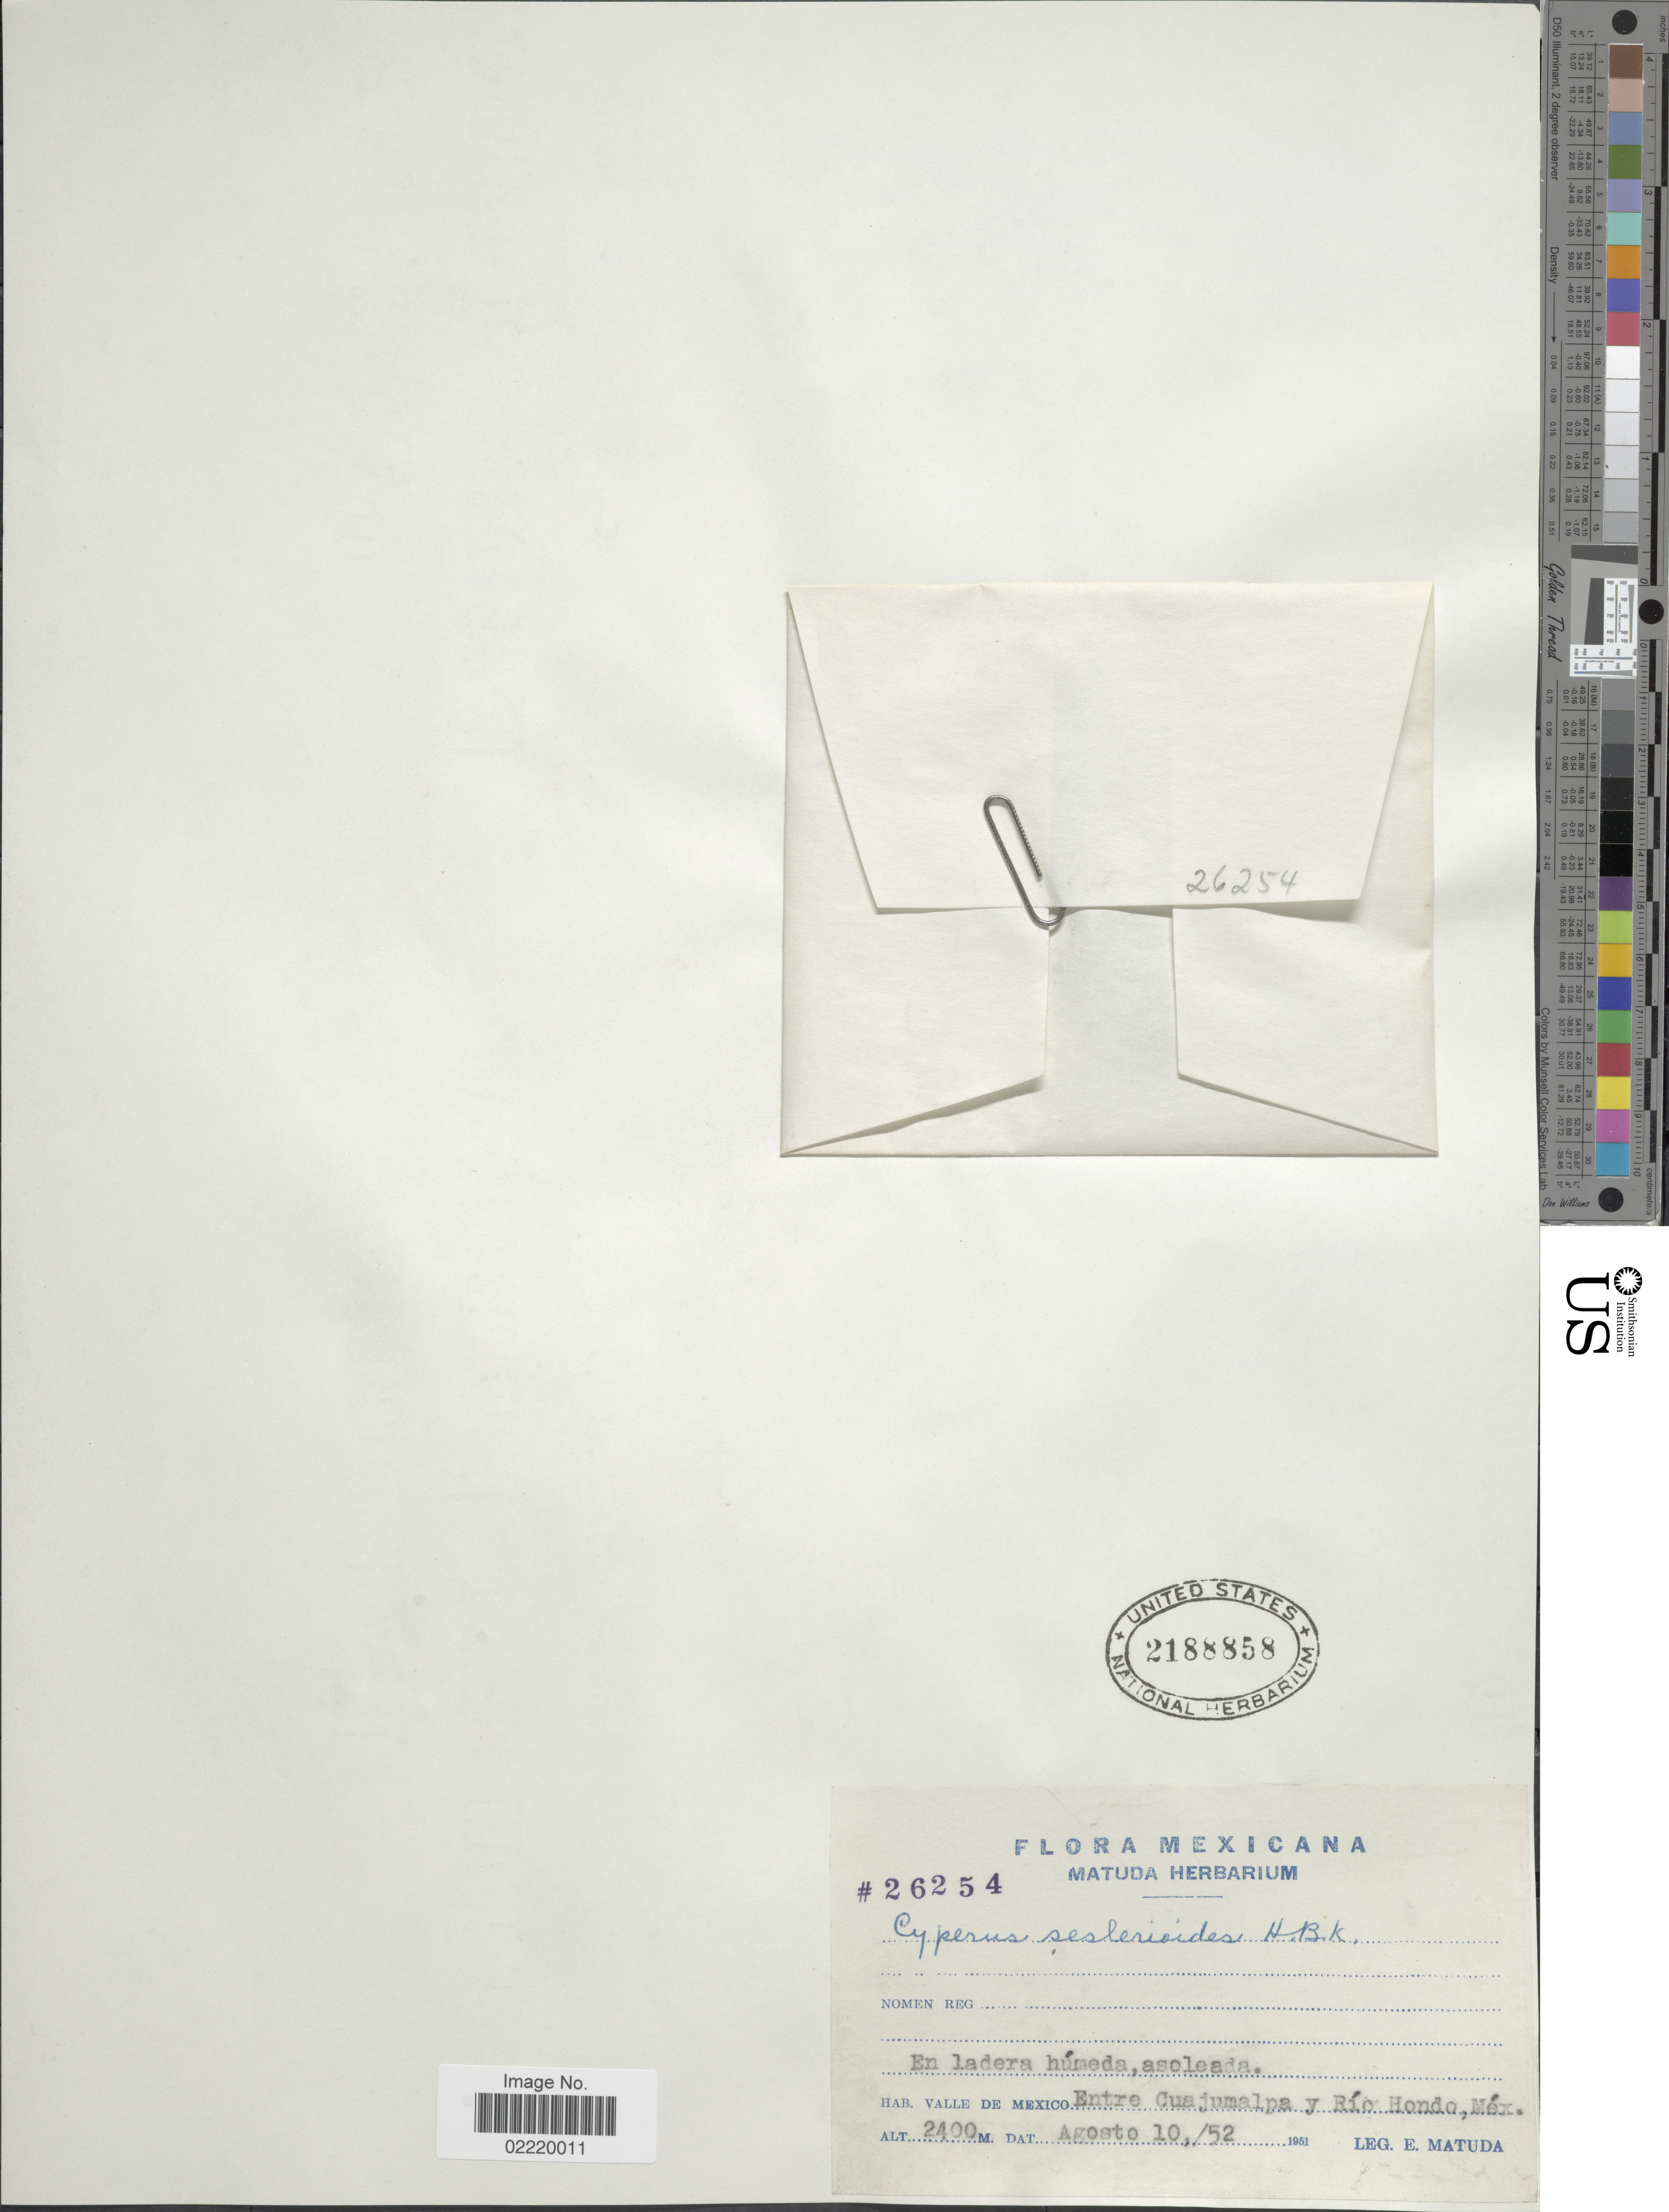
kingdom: Plantae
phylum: Tracheophyta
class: Liliopsida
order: Poales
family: Cyperaceae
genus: Cyperus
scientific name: Cyperus seslerioides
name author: Kunth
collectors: E. Matuda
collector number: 26254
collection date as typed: Transcribed d/m/y: 10/8/52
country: Mexico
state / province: México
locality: En ladera humeda, asoleada, Valle de Mexico, entre Cuajumalpa y Rio Hondo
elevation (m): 2400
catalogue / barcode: US 2188858